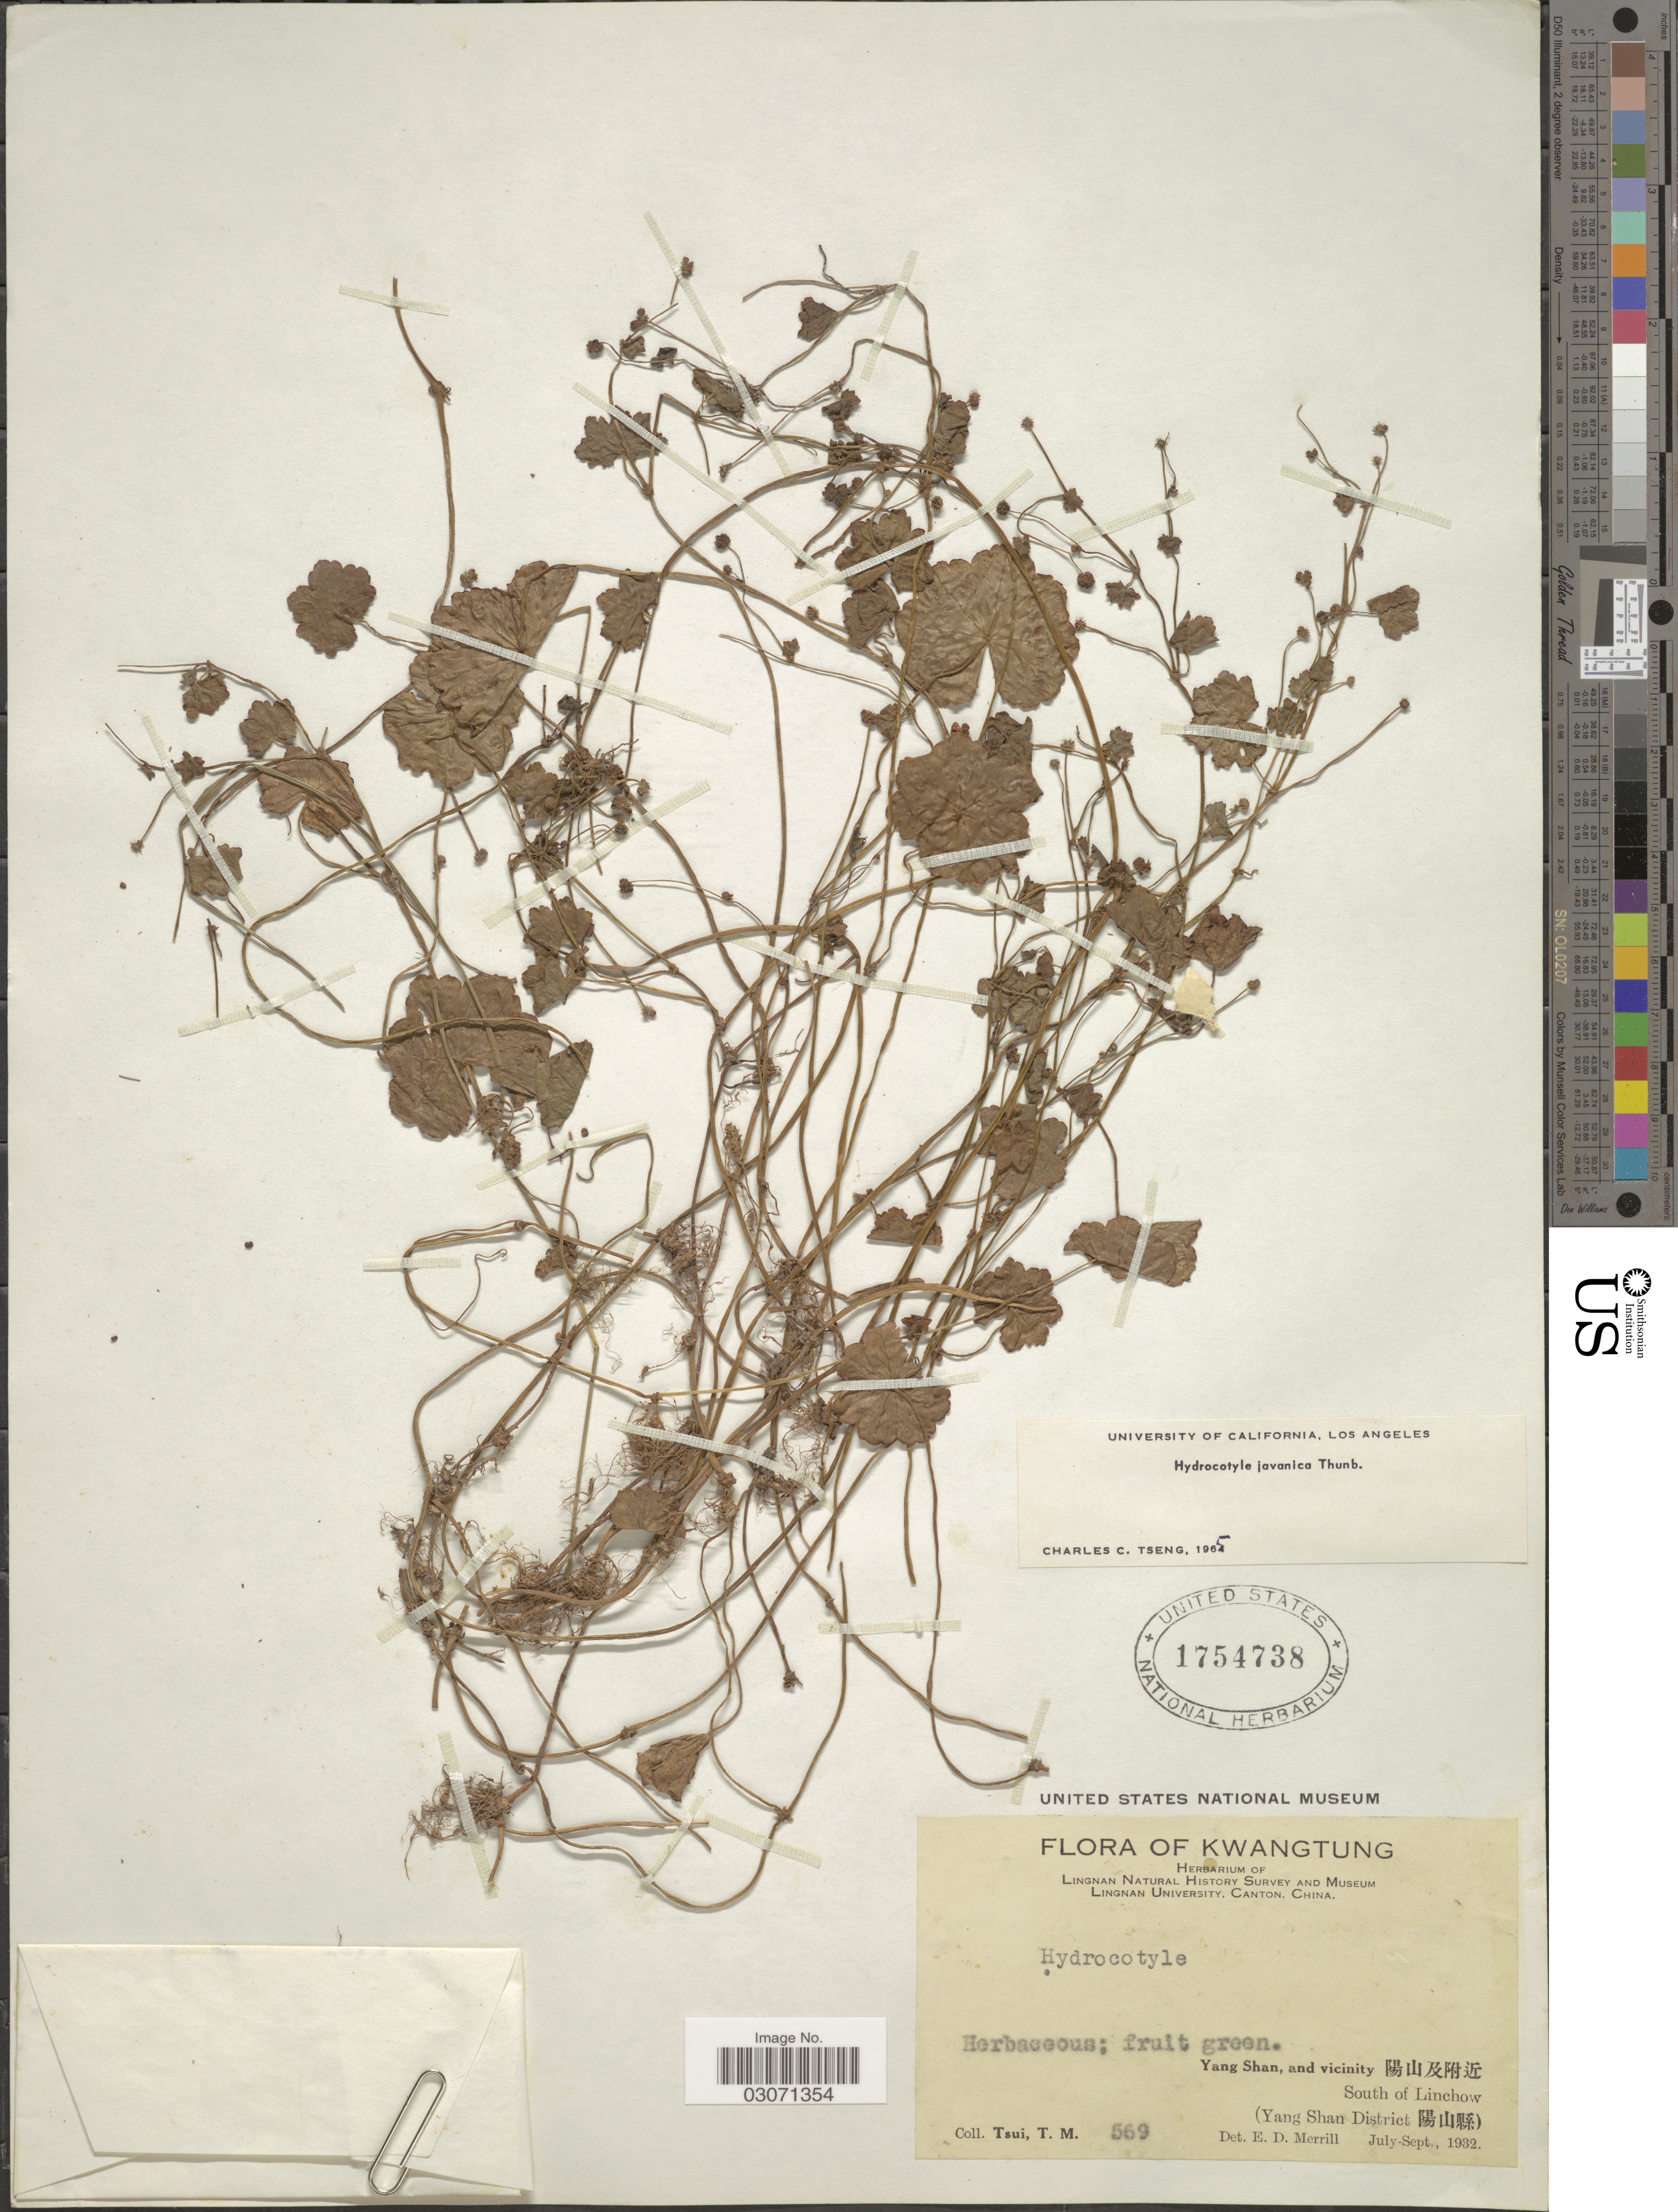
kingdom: Plantae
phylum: Tracheophyta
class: Magnoliopsida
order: Apiales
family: Araliaceae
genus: Hydrocotyle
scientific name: Hydrocotyle javanica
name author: Thunb.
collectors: T. Tsui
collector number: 569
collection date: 1932-07/1932-09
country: China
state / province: Guangdong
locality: Kwangtung. Yang Shan, and vicinity, South of Linchow.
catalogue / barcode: US 1754738